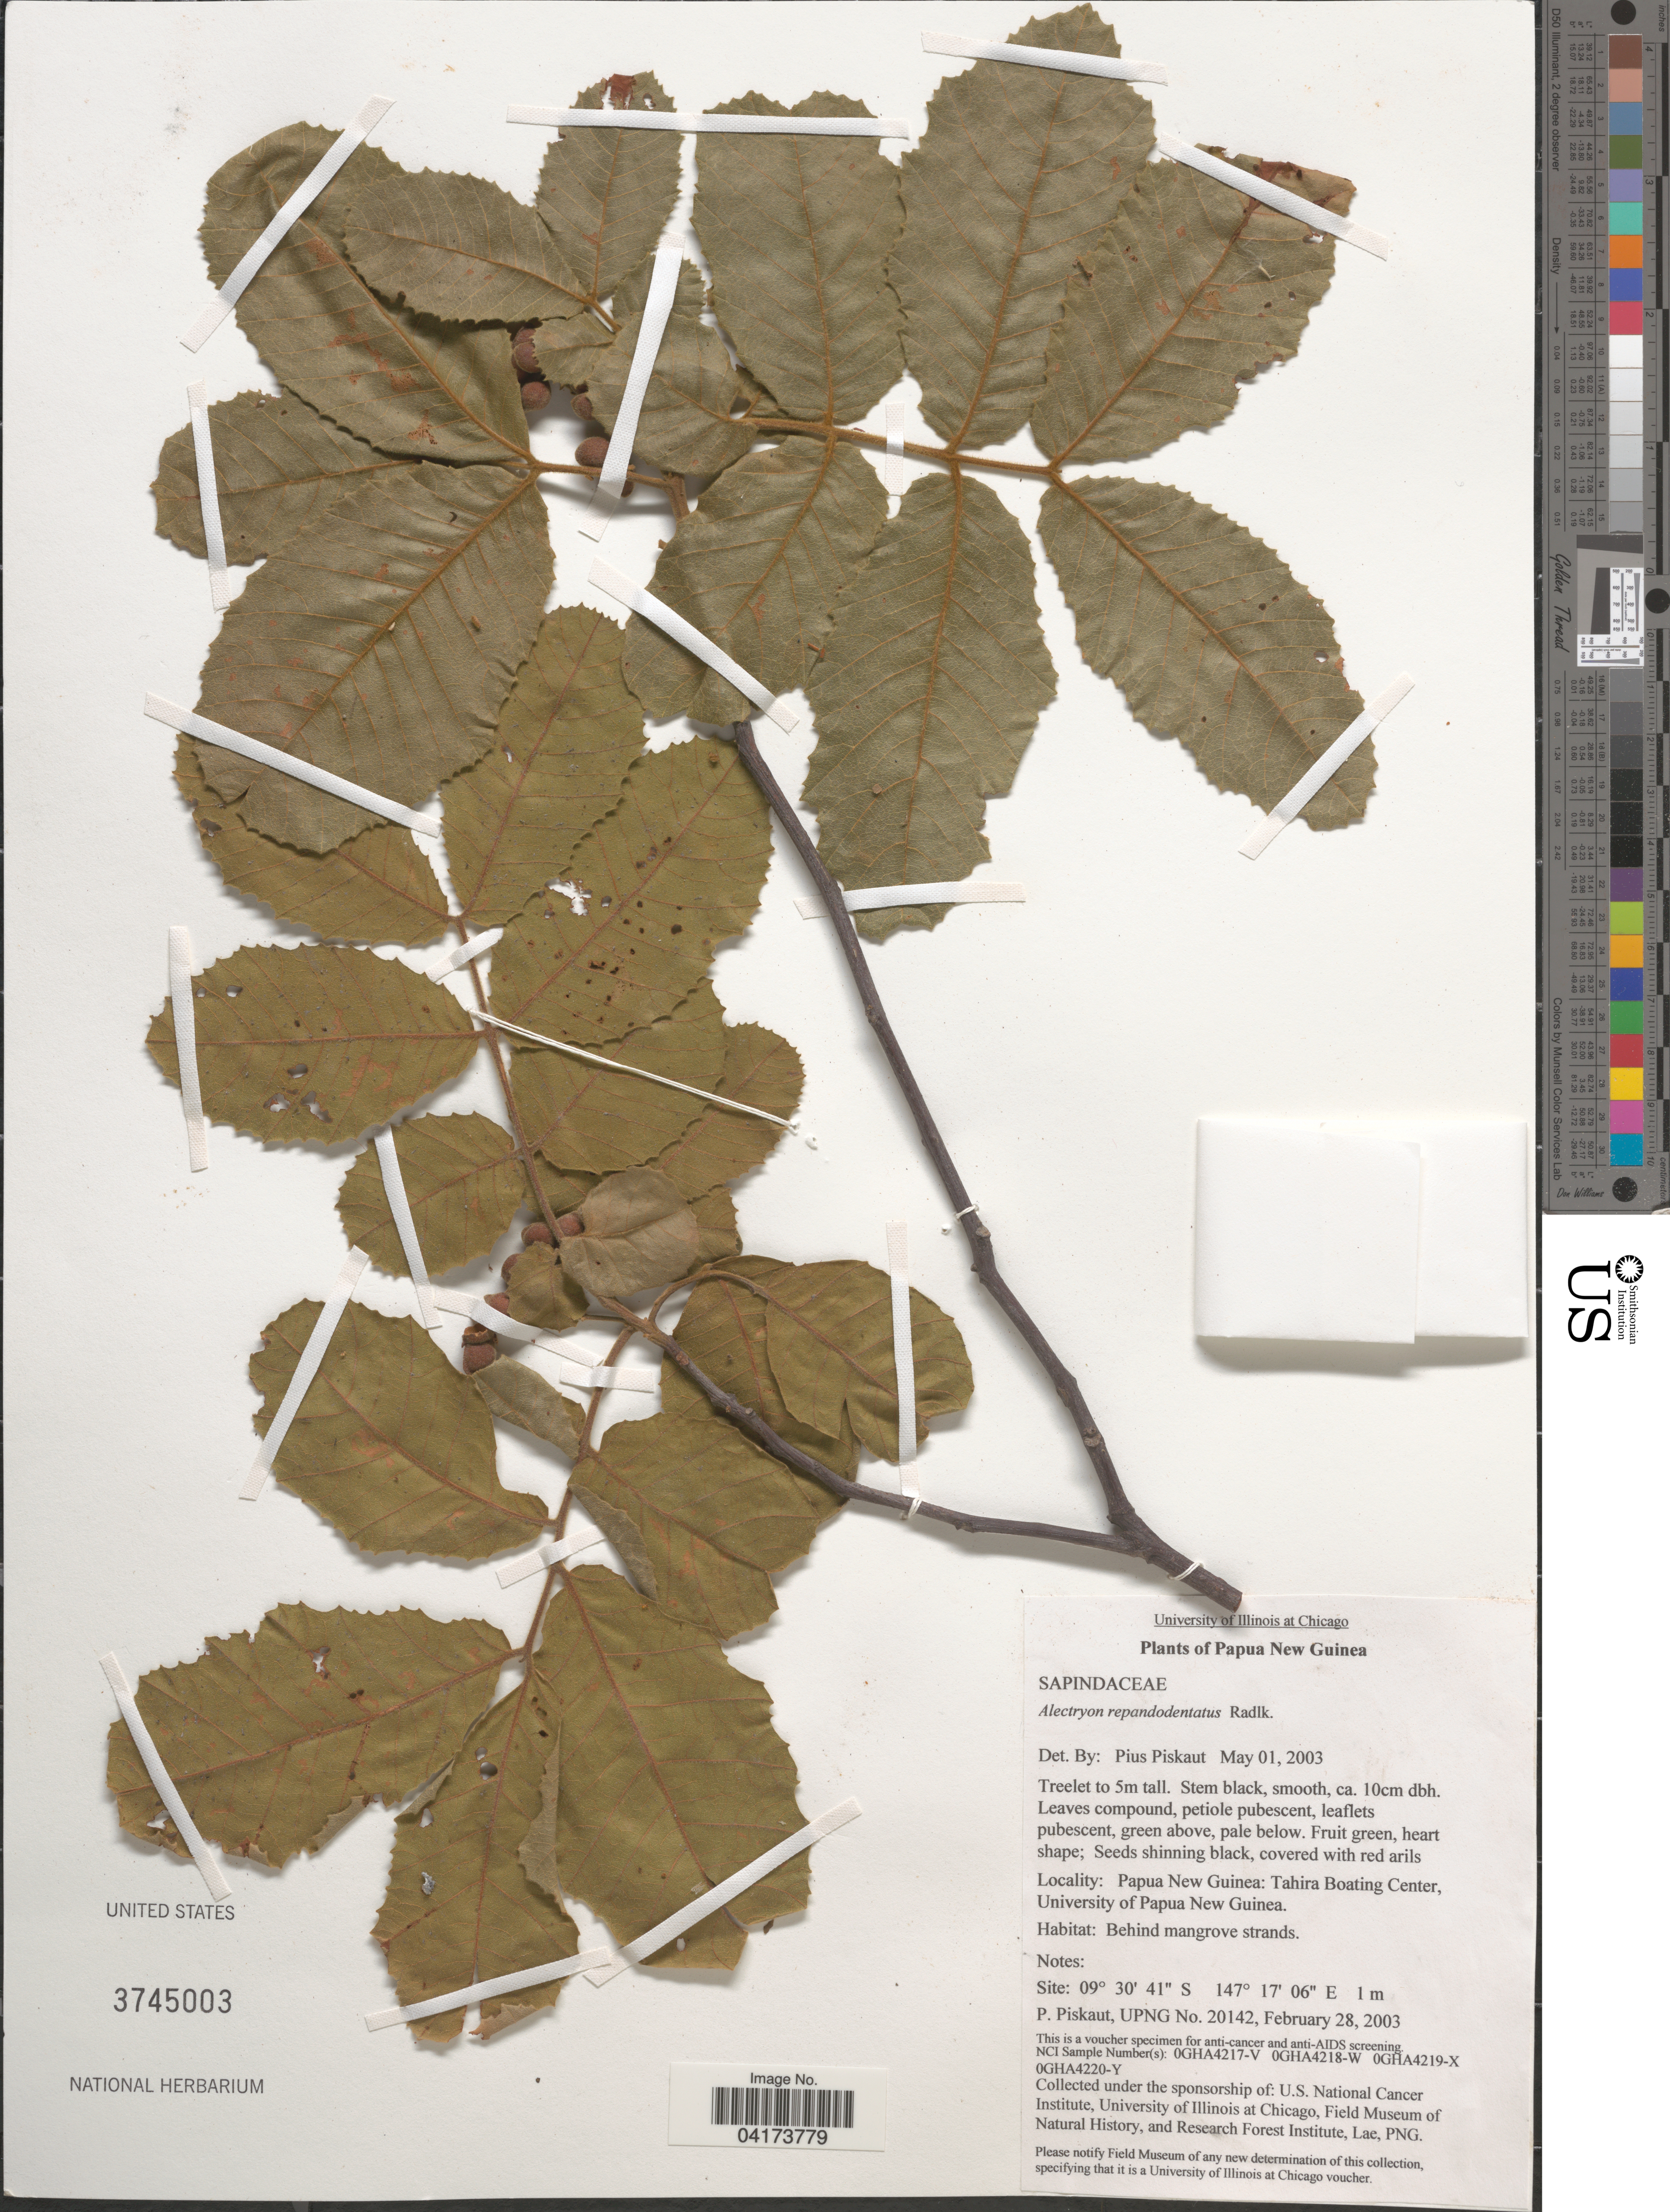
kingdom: Plantae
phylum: Tracheophyta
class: Magnoliopsida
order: Sapindales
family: Sapindaceae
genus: Alectryon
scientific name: Alectryon repandodentatus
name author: Radlk.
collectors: P. Piskaut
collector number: UPNG20142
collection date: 2003-02-28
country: Papua New Guinea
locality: Tahira Boating Center, University of Papua New Guinea.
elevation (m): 1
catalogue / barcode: US 3745003